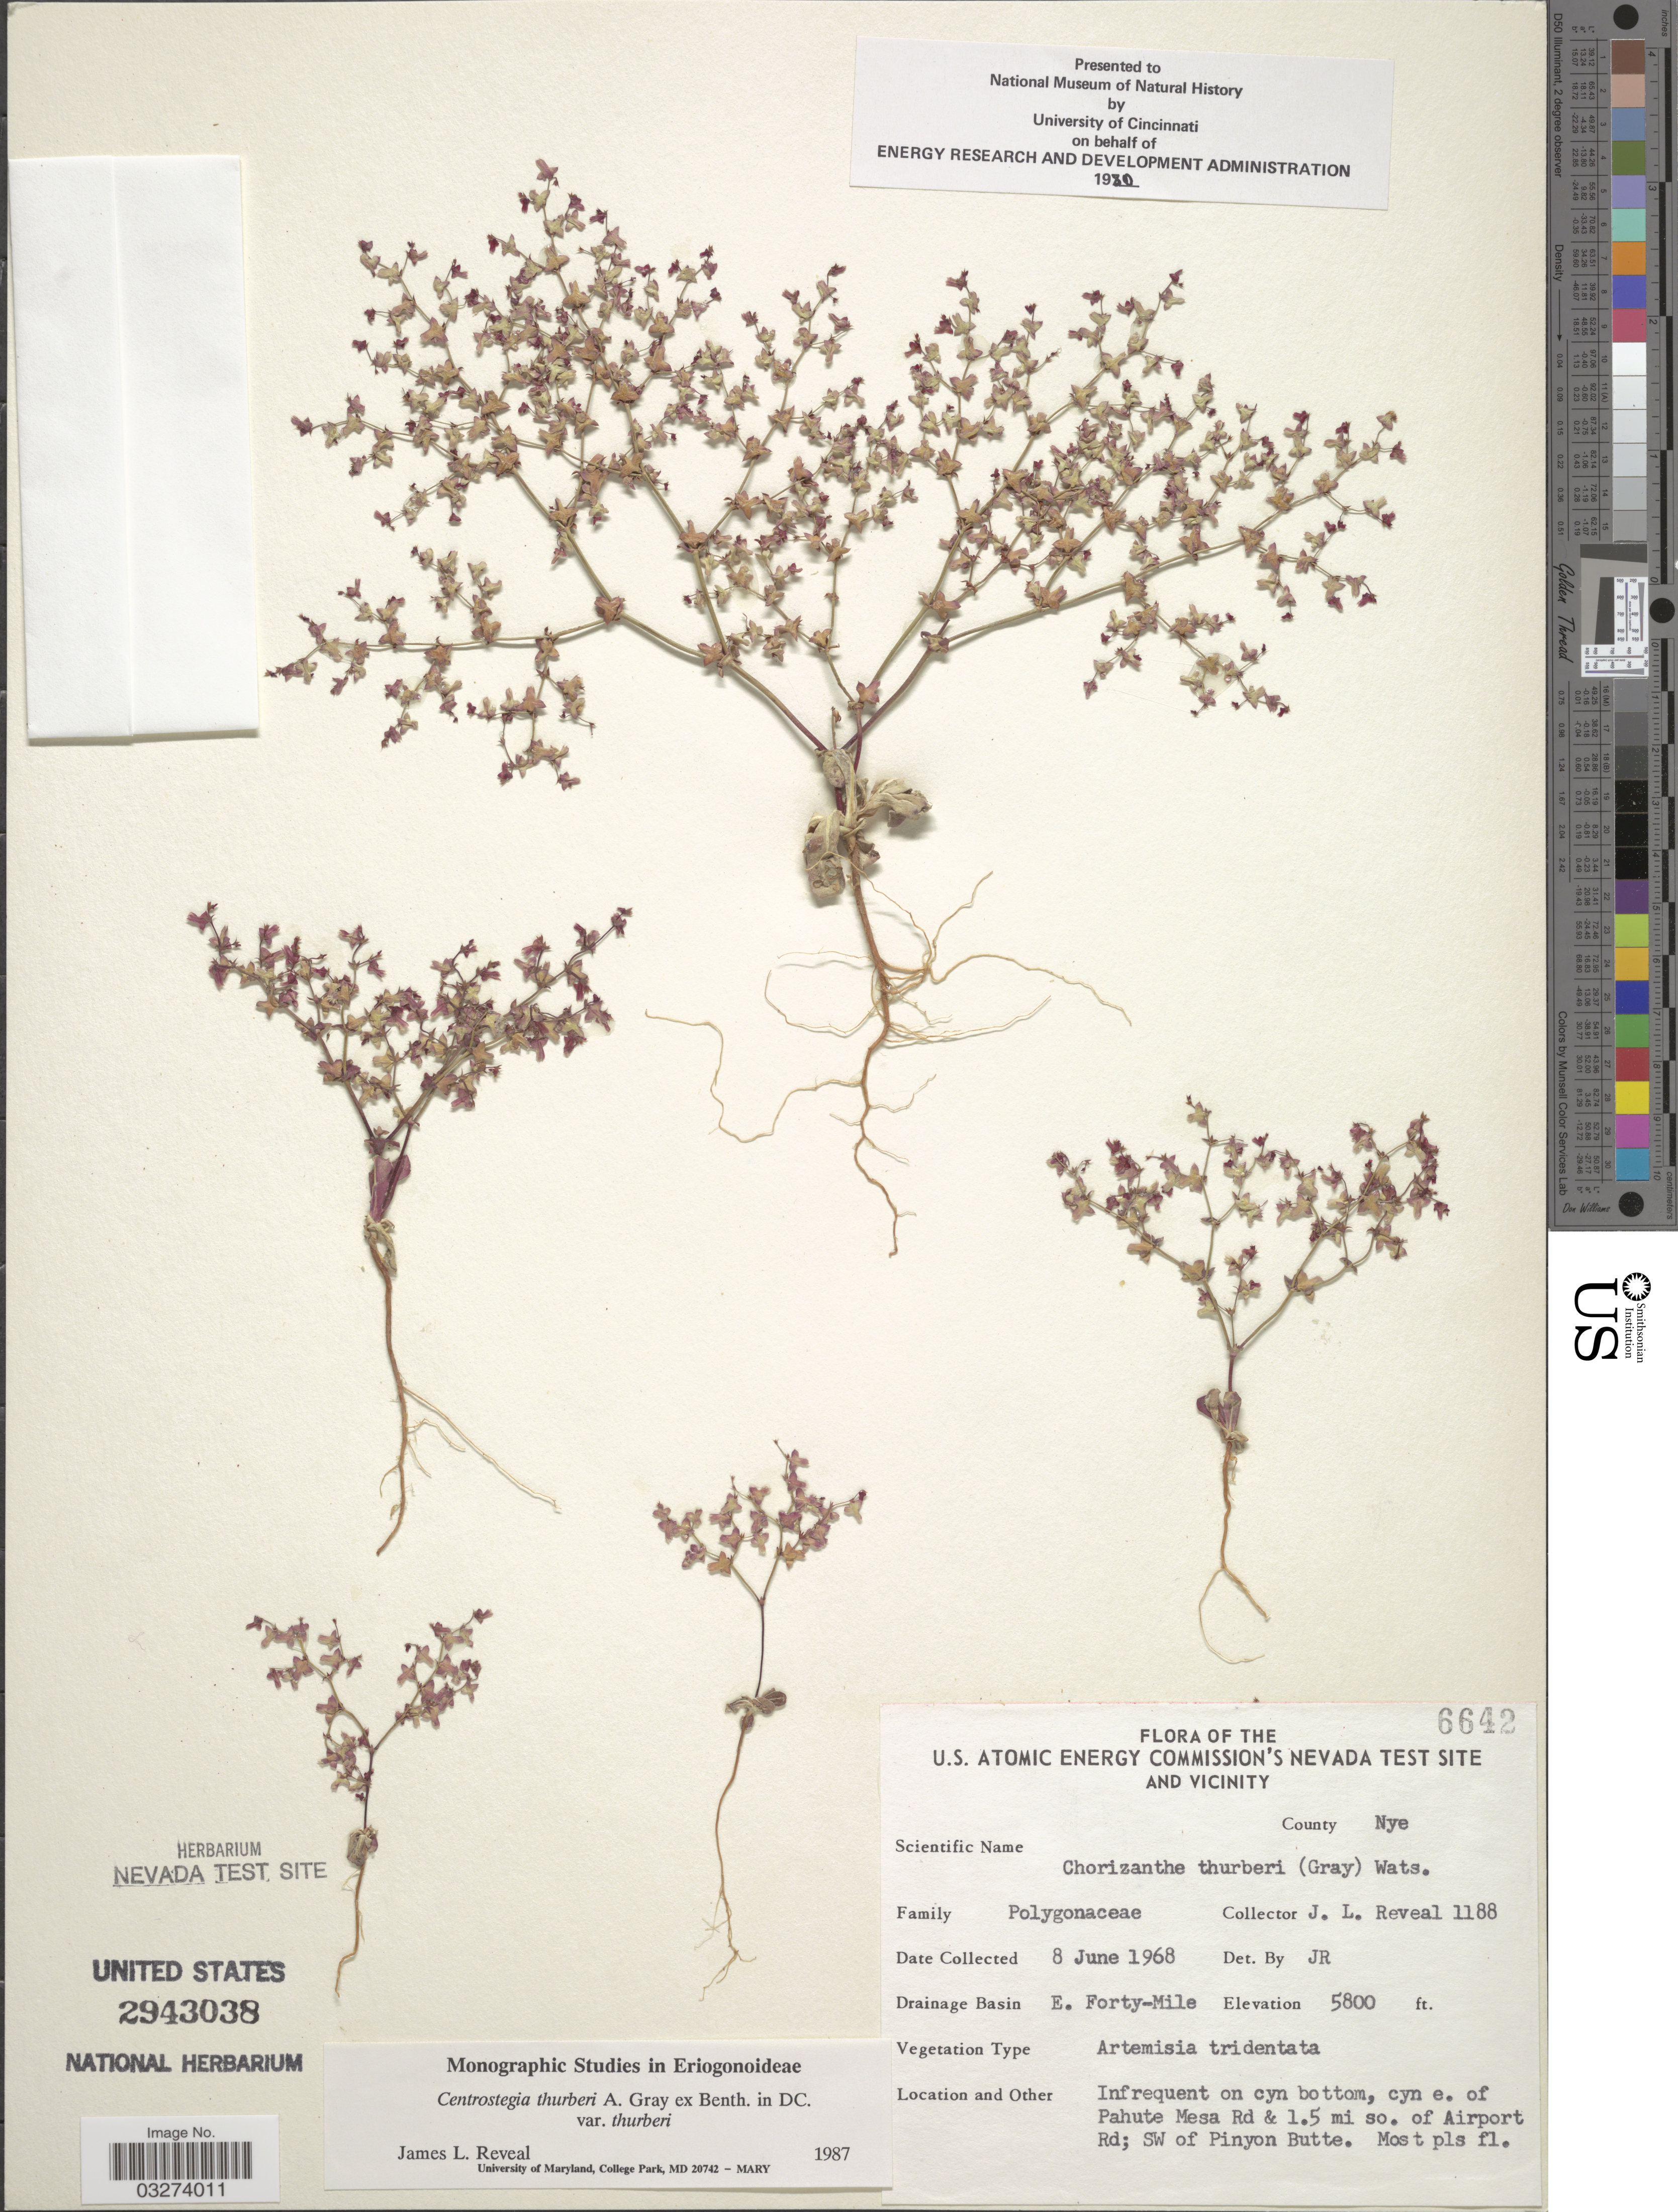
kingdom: Plantae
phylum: Tracheophyta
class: Magnoliopsida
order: Caryophyllales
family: Polygonaceae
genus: Centrostegia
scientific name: Centrostegia thurberi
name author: A. Gray ex Benth.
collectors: J. L. Reveal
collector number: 1188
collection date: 1968-06-08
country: United States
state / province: Nevada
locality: U.S. Atomic Energy Commission's Nevada Test Site and Vicinity. County Nye. Drainage Basin E. Forty Mile. Infrequent on cyn bottom, cyn e. of Pahute Mesa Rd & 1.5 mi so. of Airport Rd; SW of Pinyon Butte.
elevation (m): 1768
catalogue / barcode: US 2943038